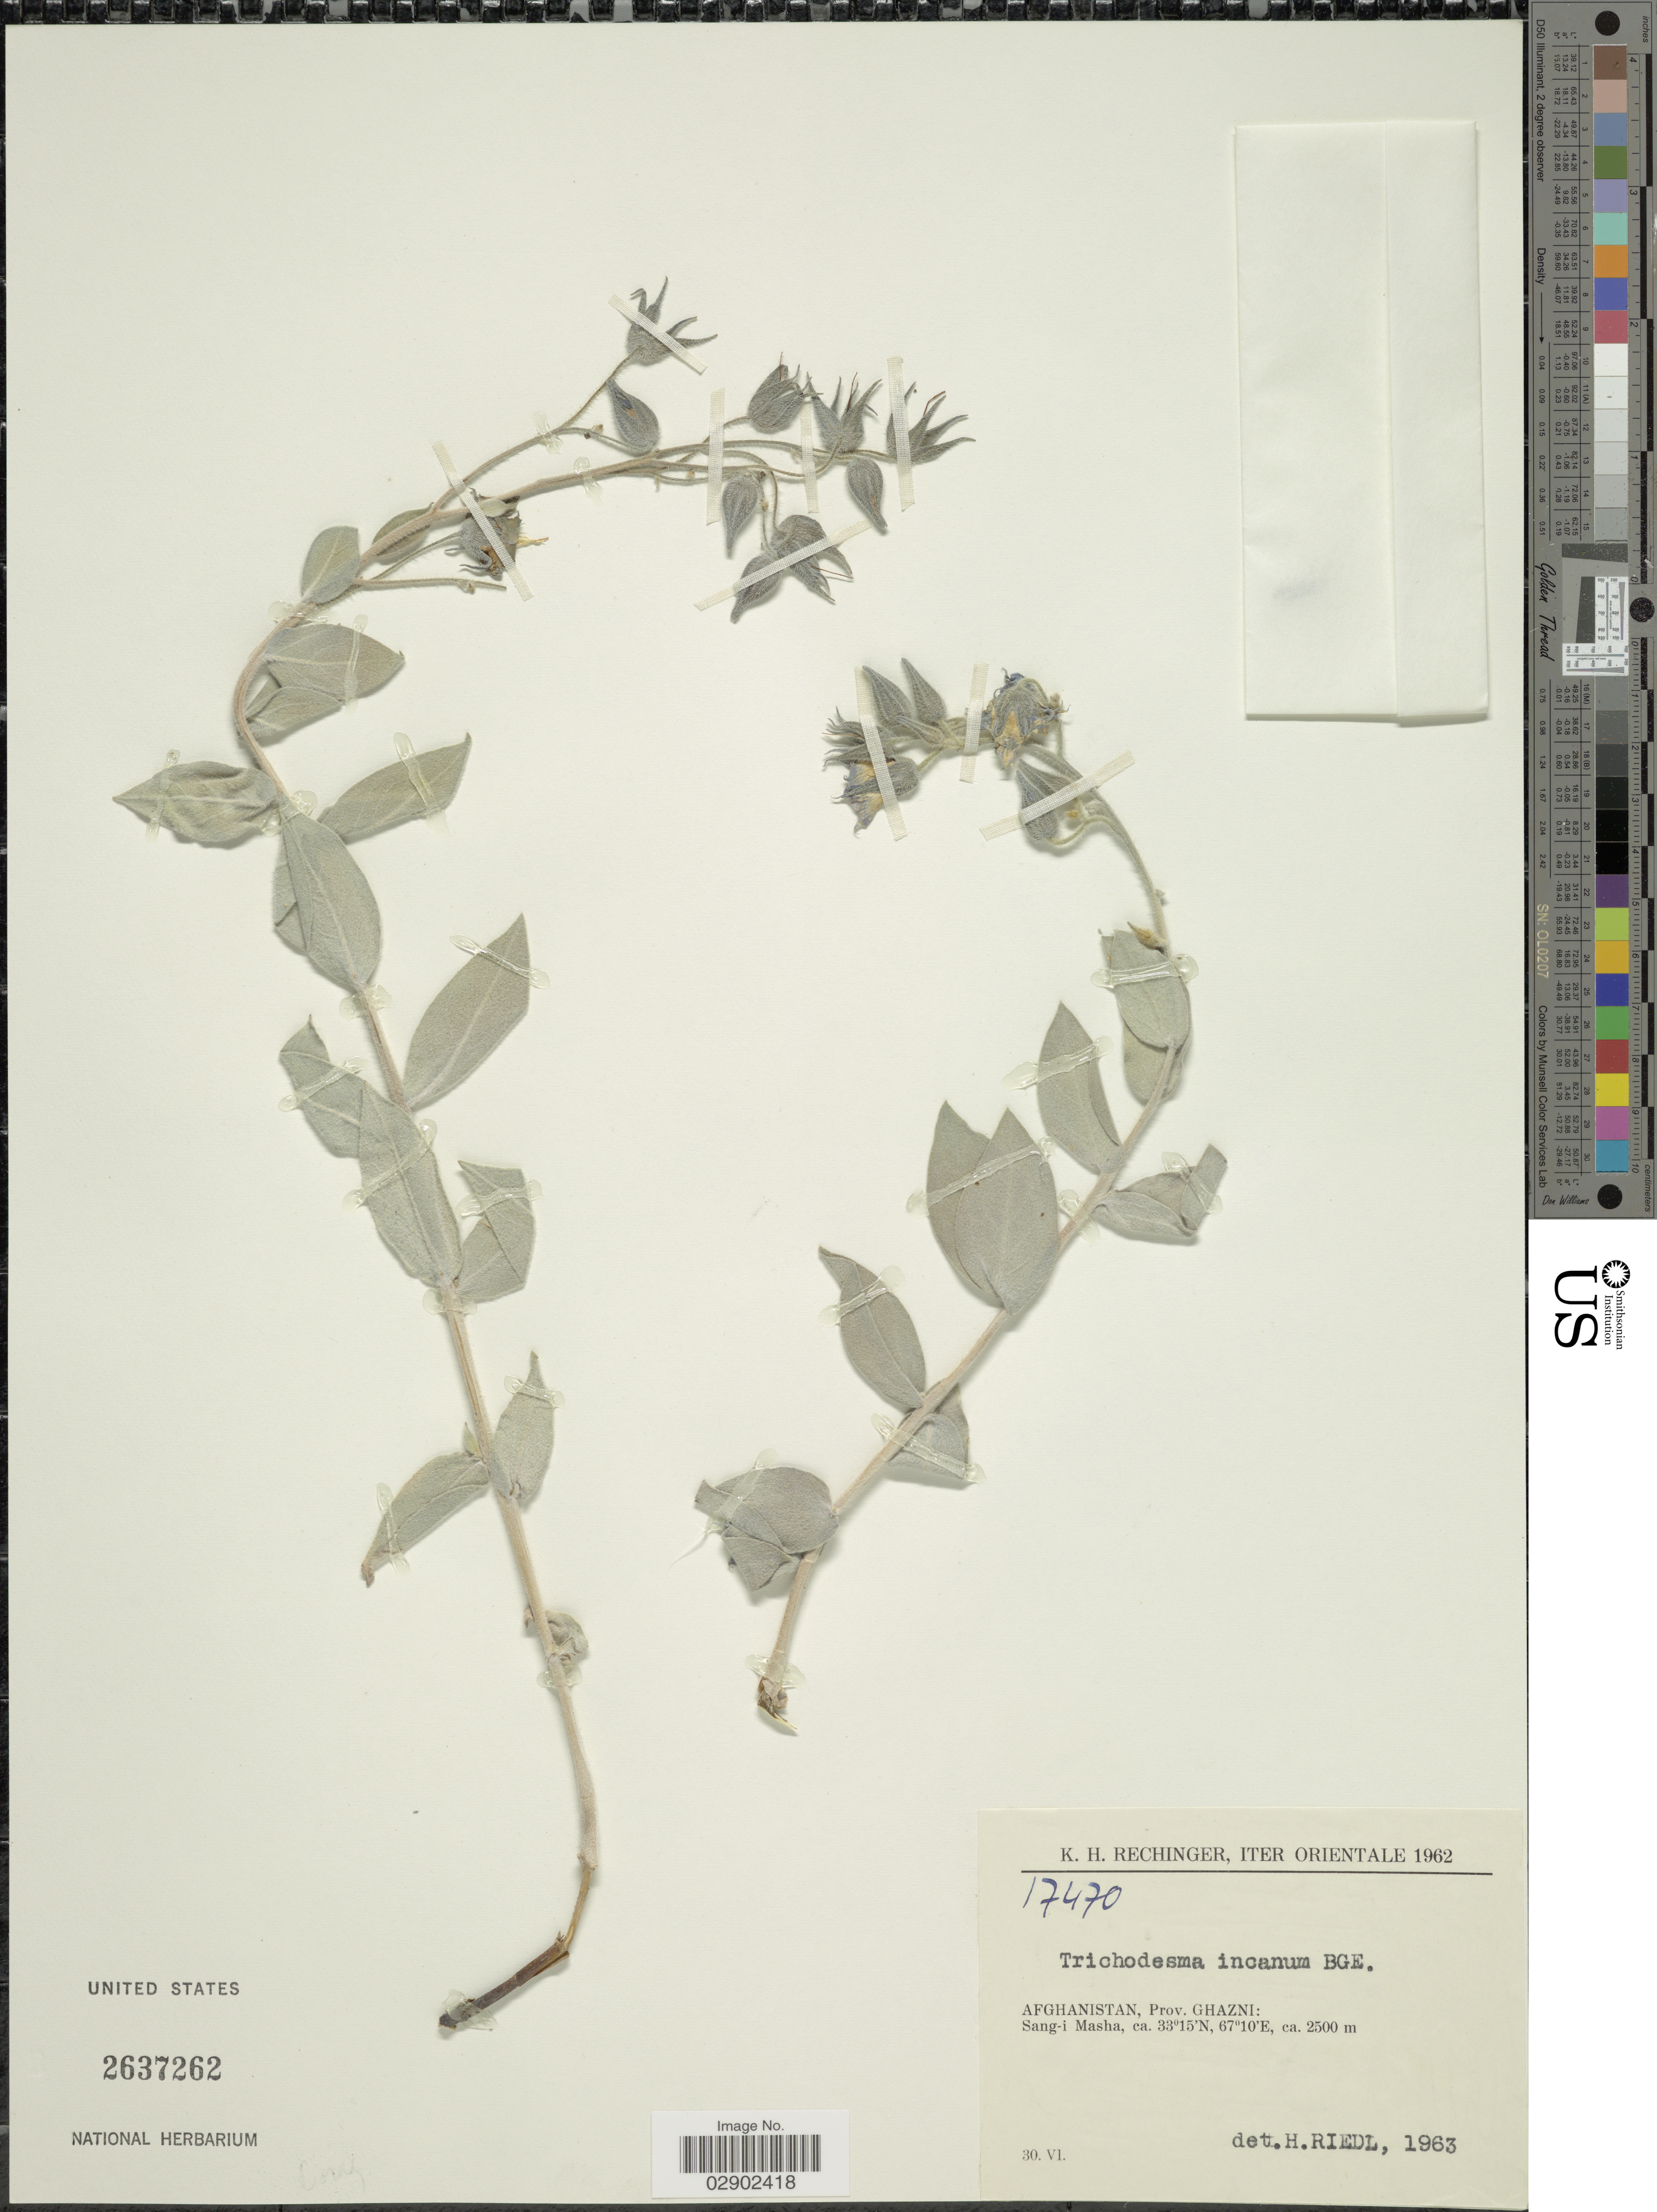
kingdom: Plantae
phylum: Tracheophyta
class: Magnoliopsida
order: Boraginales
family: Boraginaceae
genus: Trichodesma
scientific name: Trichodesma incanum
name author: (Bunge) A. DC.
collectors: K. H. Rechinger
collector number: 17470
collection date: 1962-06-30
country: Afghanistan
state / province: Ghazni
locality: Iter Orientale. Sang-i Masha.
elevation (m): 2500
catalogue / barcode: US 2637262